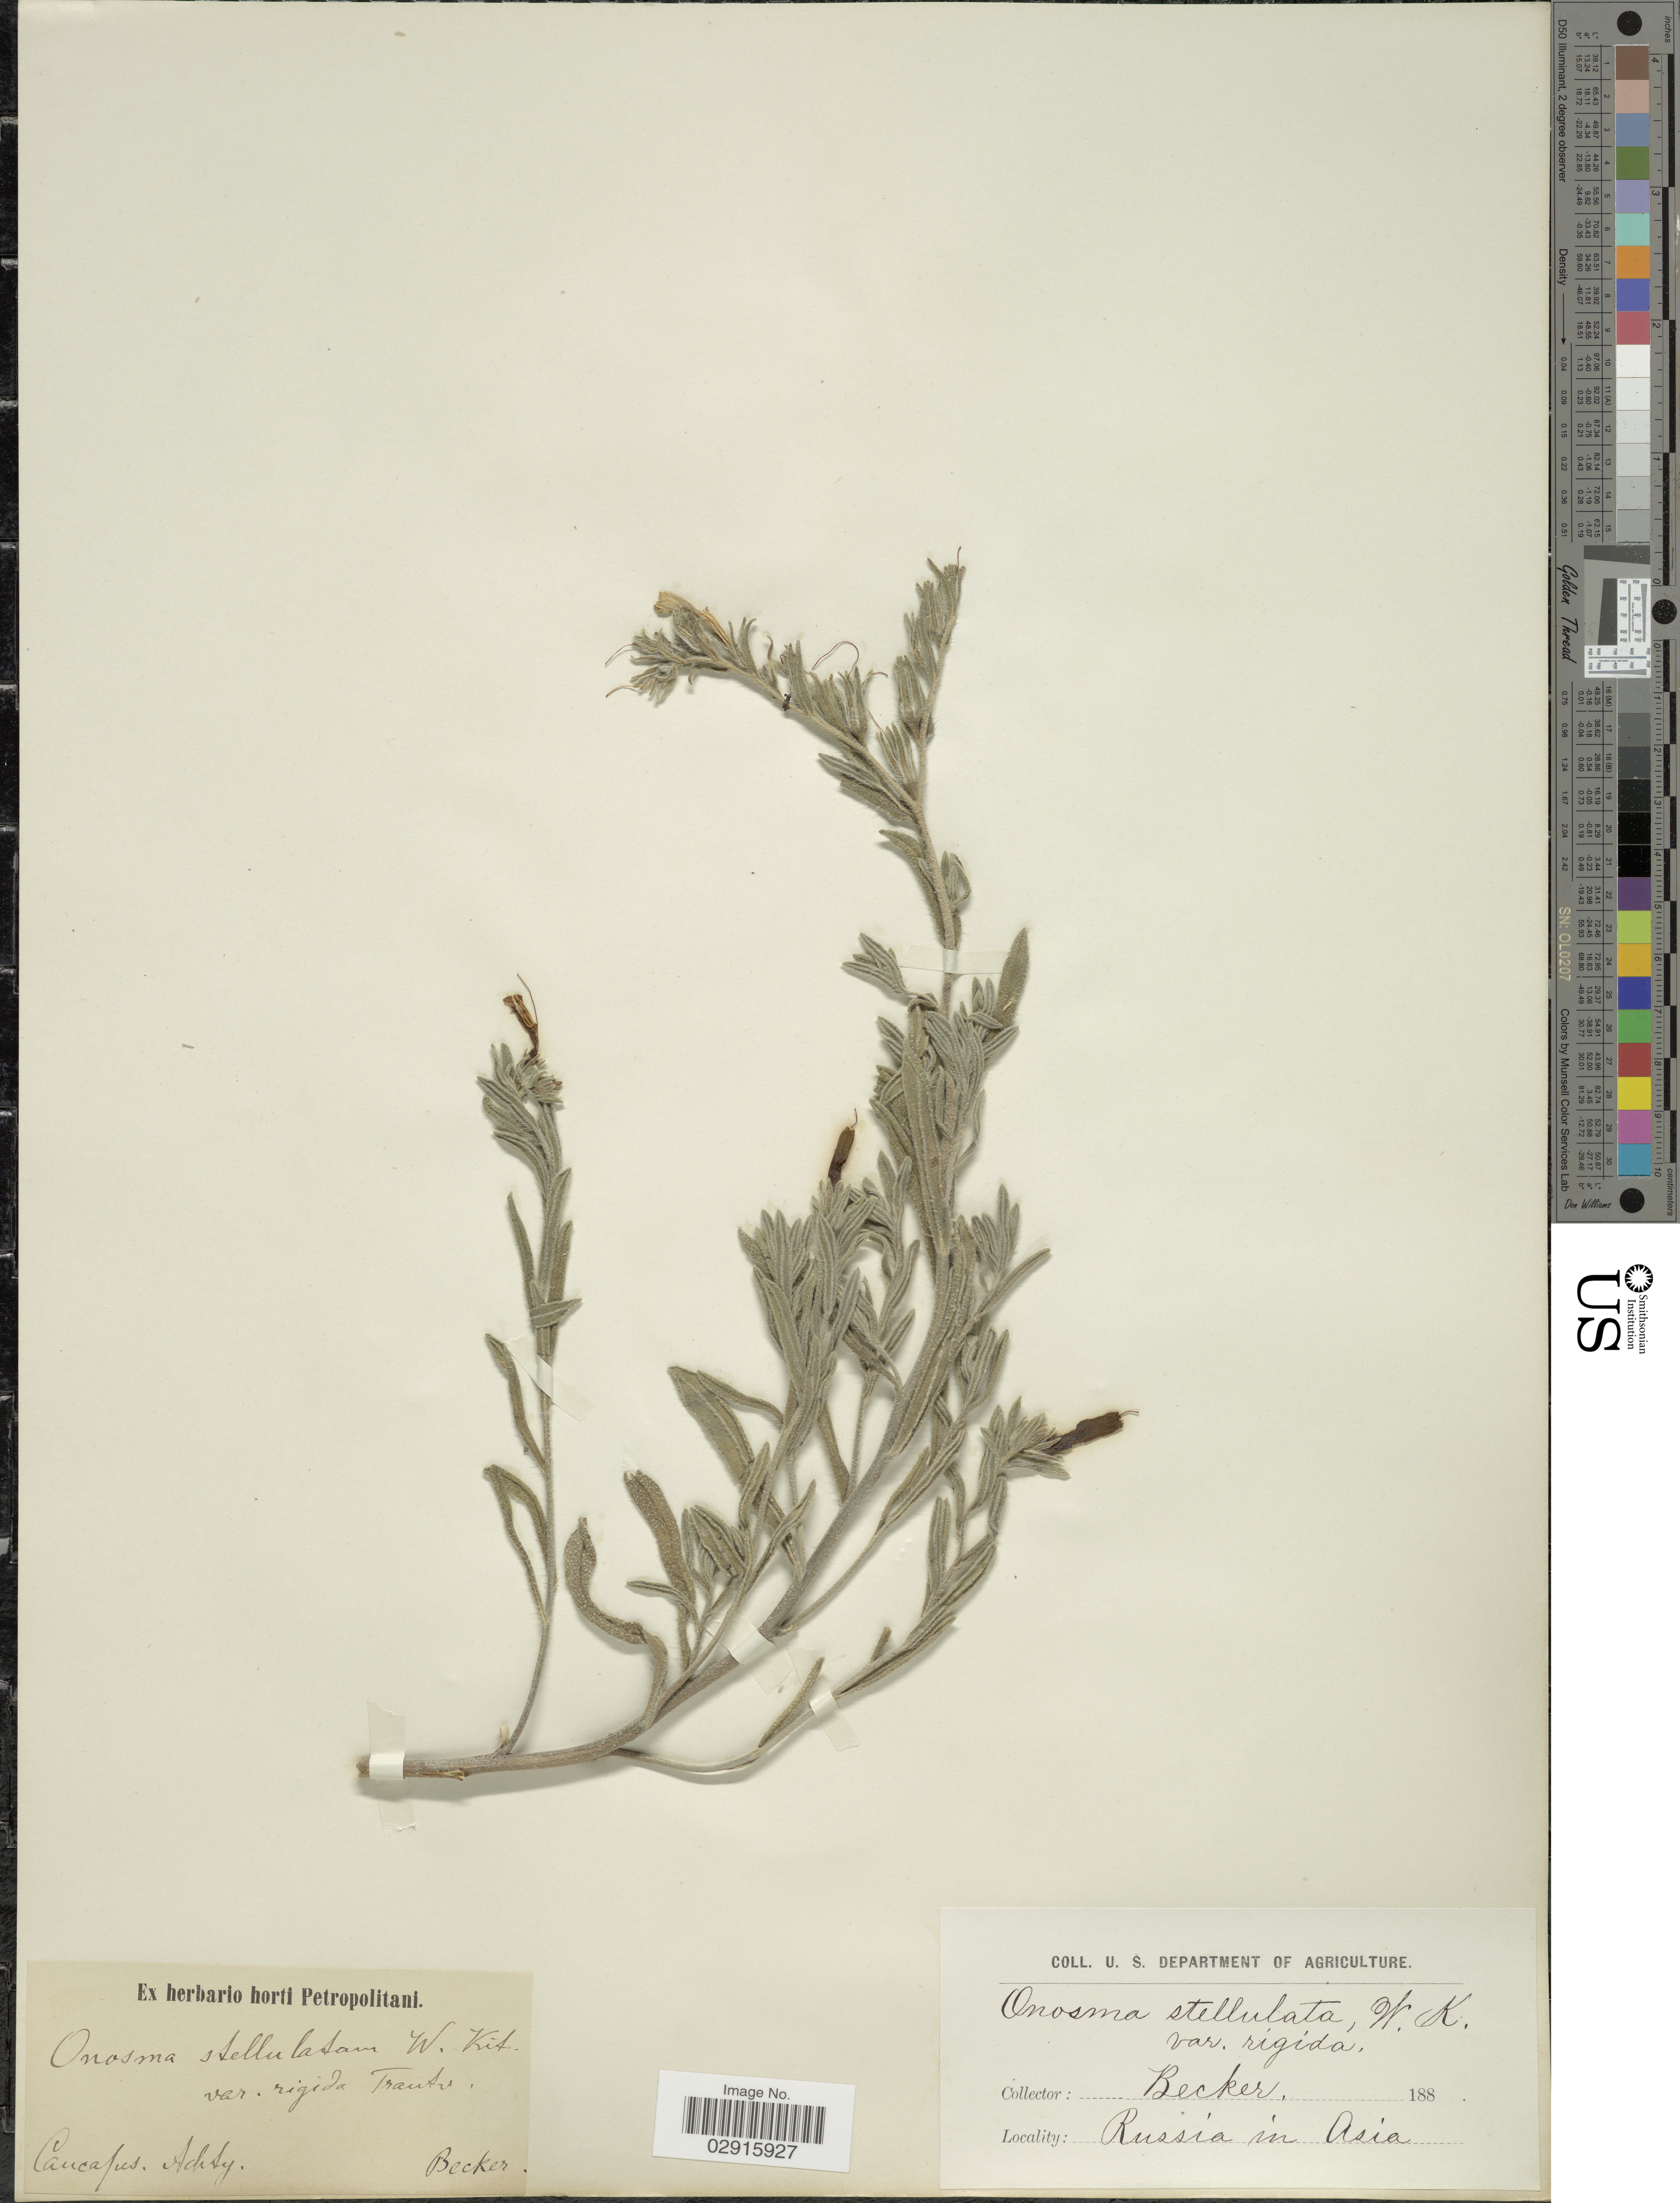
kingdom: Plantae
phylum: Tracheophyta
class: Magnoliopsida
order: Boraginales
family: Boraginaceae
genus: Onosma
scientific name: Onosma stellulata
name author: Waldst. & Kit.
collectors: -. Becker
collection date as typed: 188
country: Russian Federation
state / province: Dagestan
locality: Russia in Asia, Caucapus, Achty.